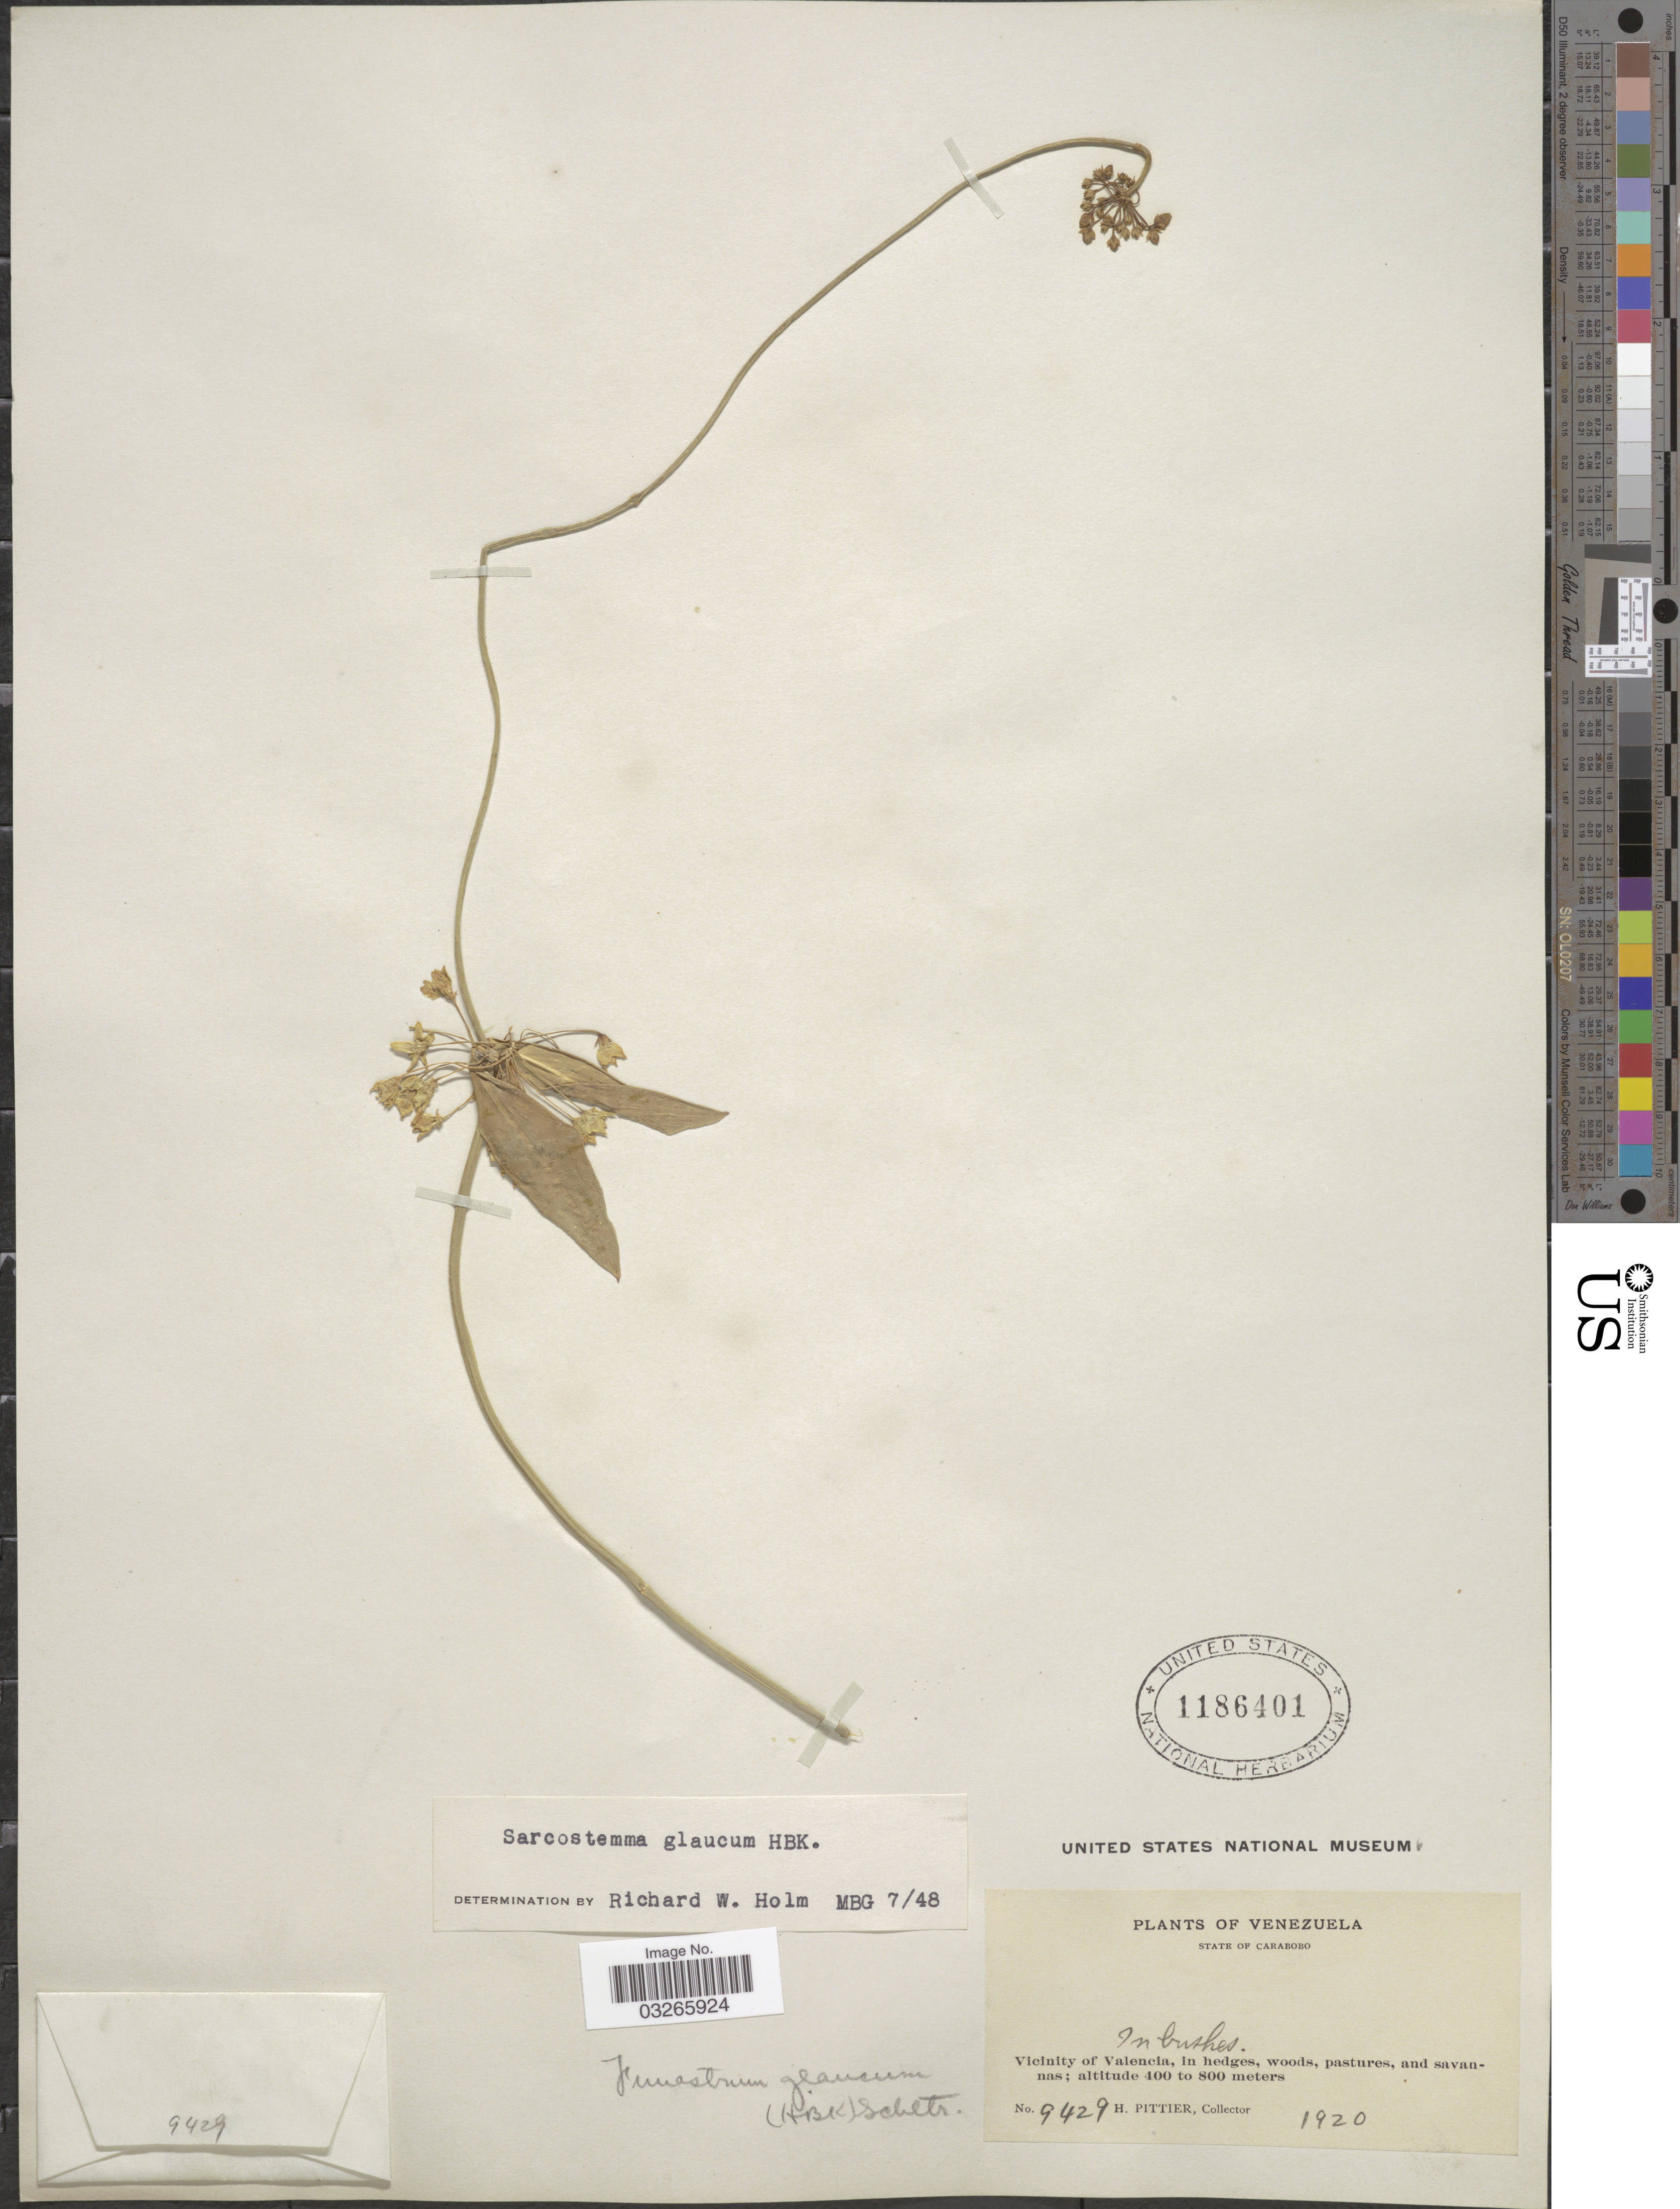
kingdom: Plantae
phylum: Tracheophyta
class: Magnoliopsida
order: Gentianales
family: Apocynaceae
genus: Sarcostemma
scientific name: Sarcostemma glaucum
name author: Kunth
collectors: H. F. Pittier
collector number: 9429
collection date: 1920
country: Venezuela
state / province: Carabobo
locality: State of Carabobo. Vicinity of Valencia.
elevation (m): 400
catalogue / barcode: US 1186401